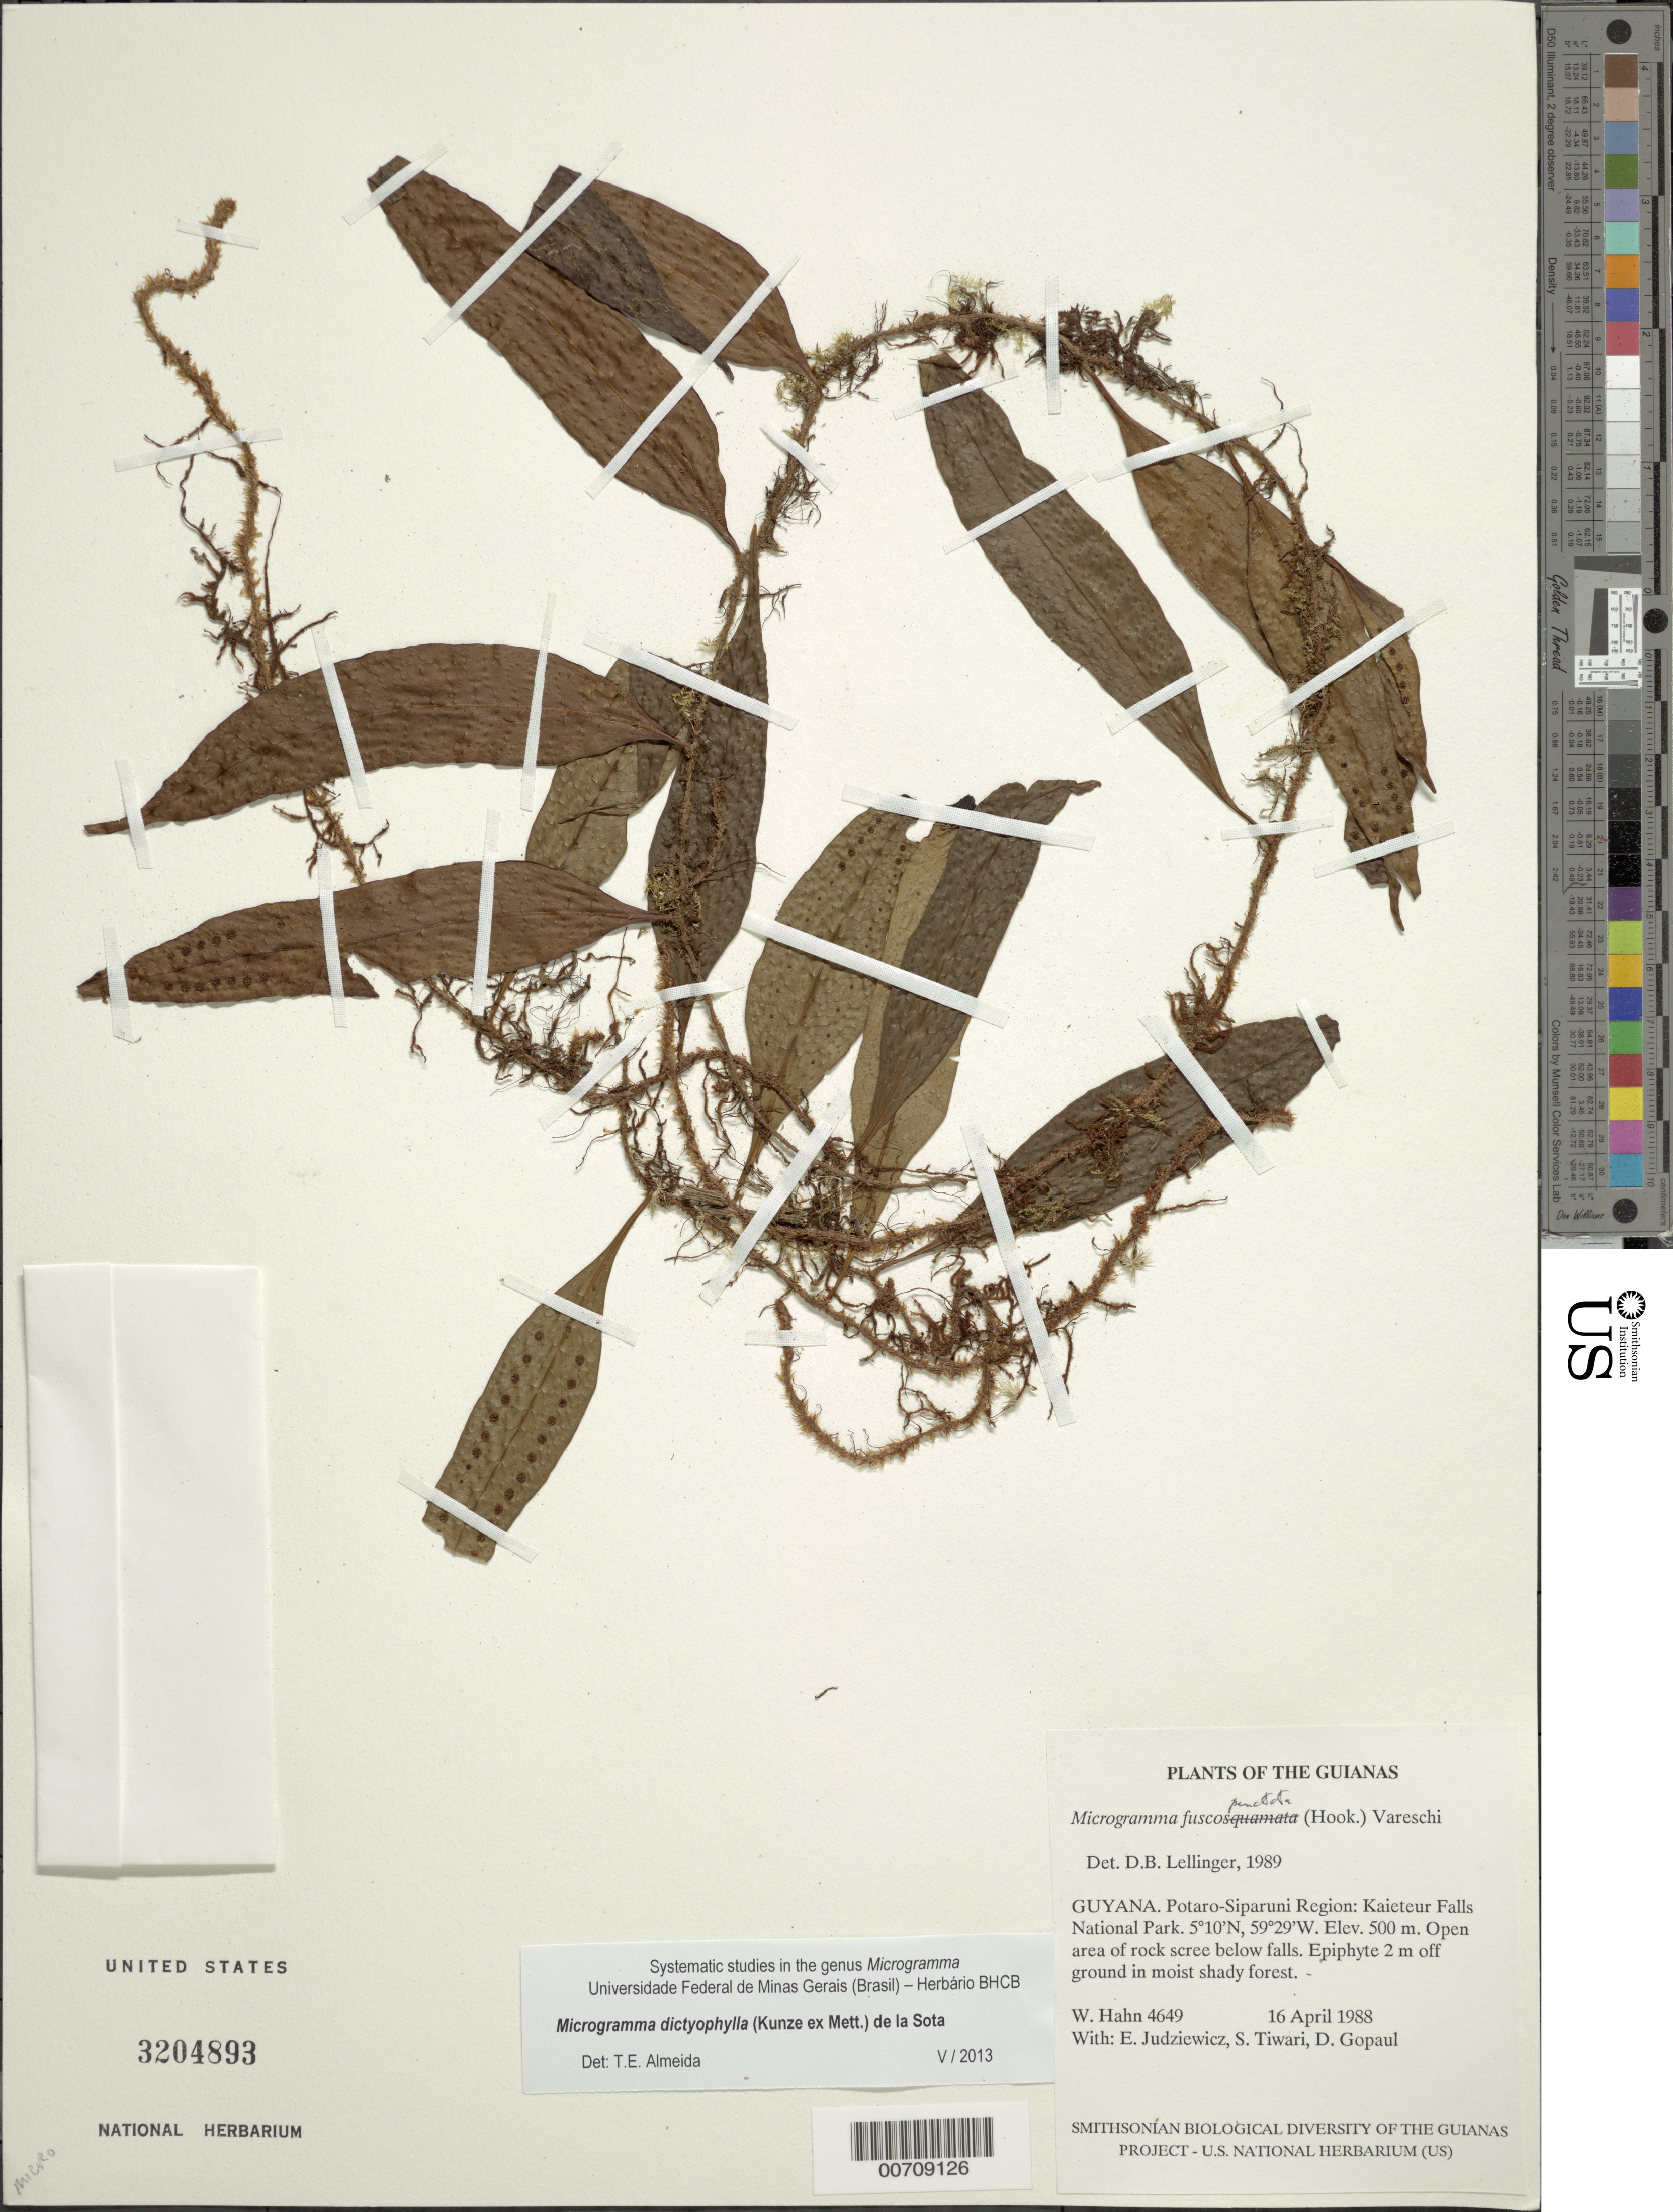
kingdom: Plantae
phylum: Tracheophyta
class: Polypodiopsida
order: Polypodiales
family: Polypodiaceae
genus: Microgramma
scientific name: Microgramma dictyophylla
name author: (Kunze ex Mett.) de la Sota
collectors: W. Hahn, E. J. Judziewicz, S. Tiwari & D. Gopaul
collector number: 4649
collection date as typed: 16 April 1988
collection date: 1988-04-16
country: Guyana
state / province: Potaro-Siparuni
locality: Kaieteur Falls National Park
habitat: Open area of rock scree below falls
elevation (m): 500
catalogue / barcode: US 3204893